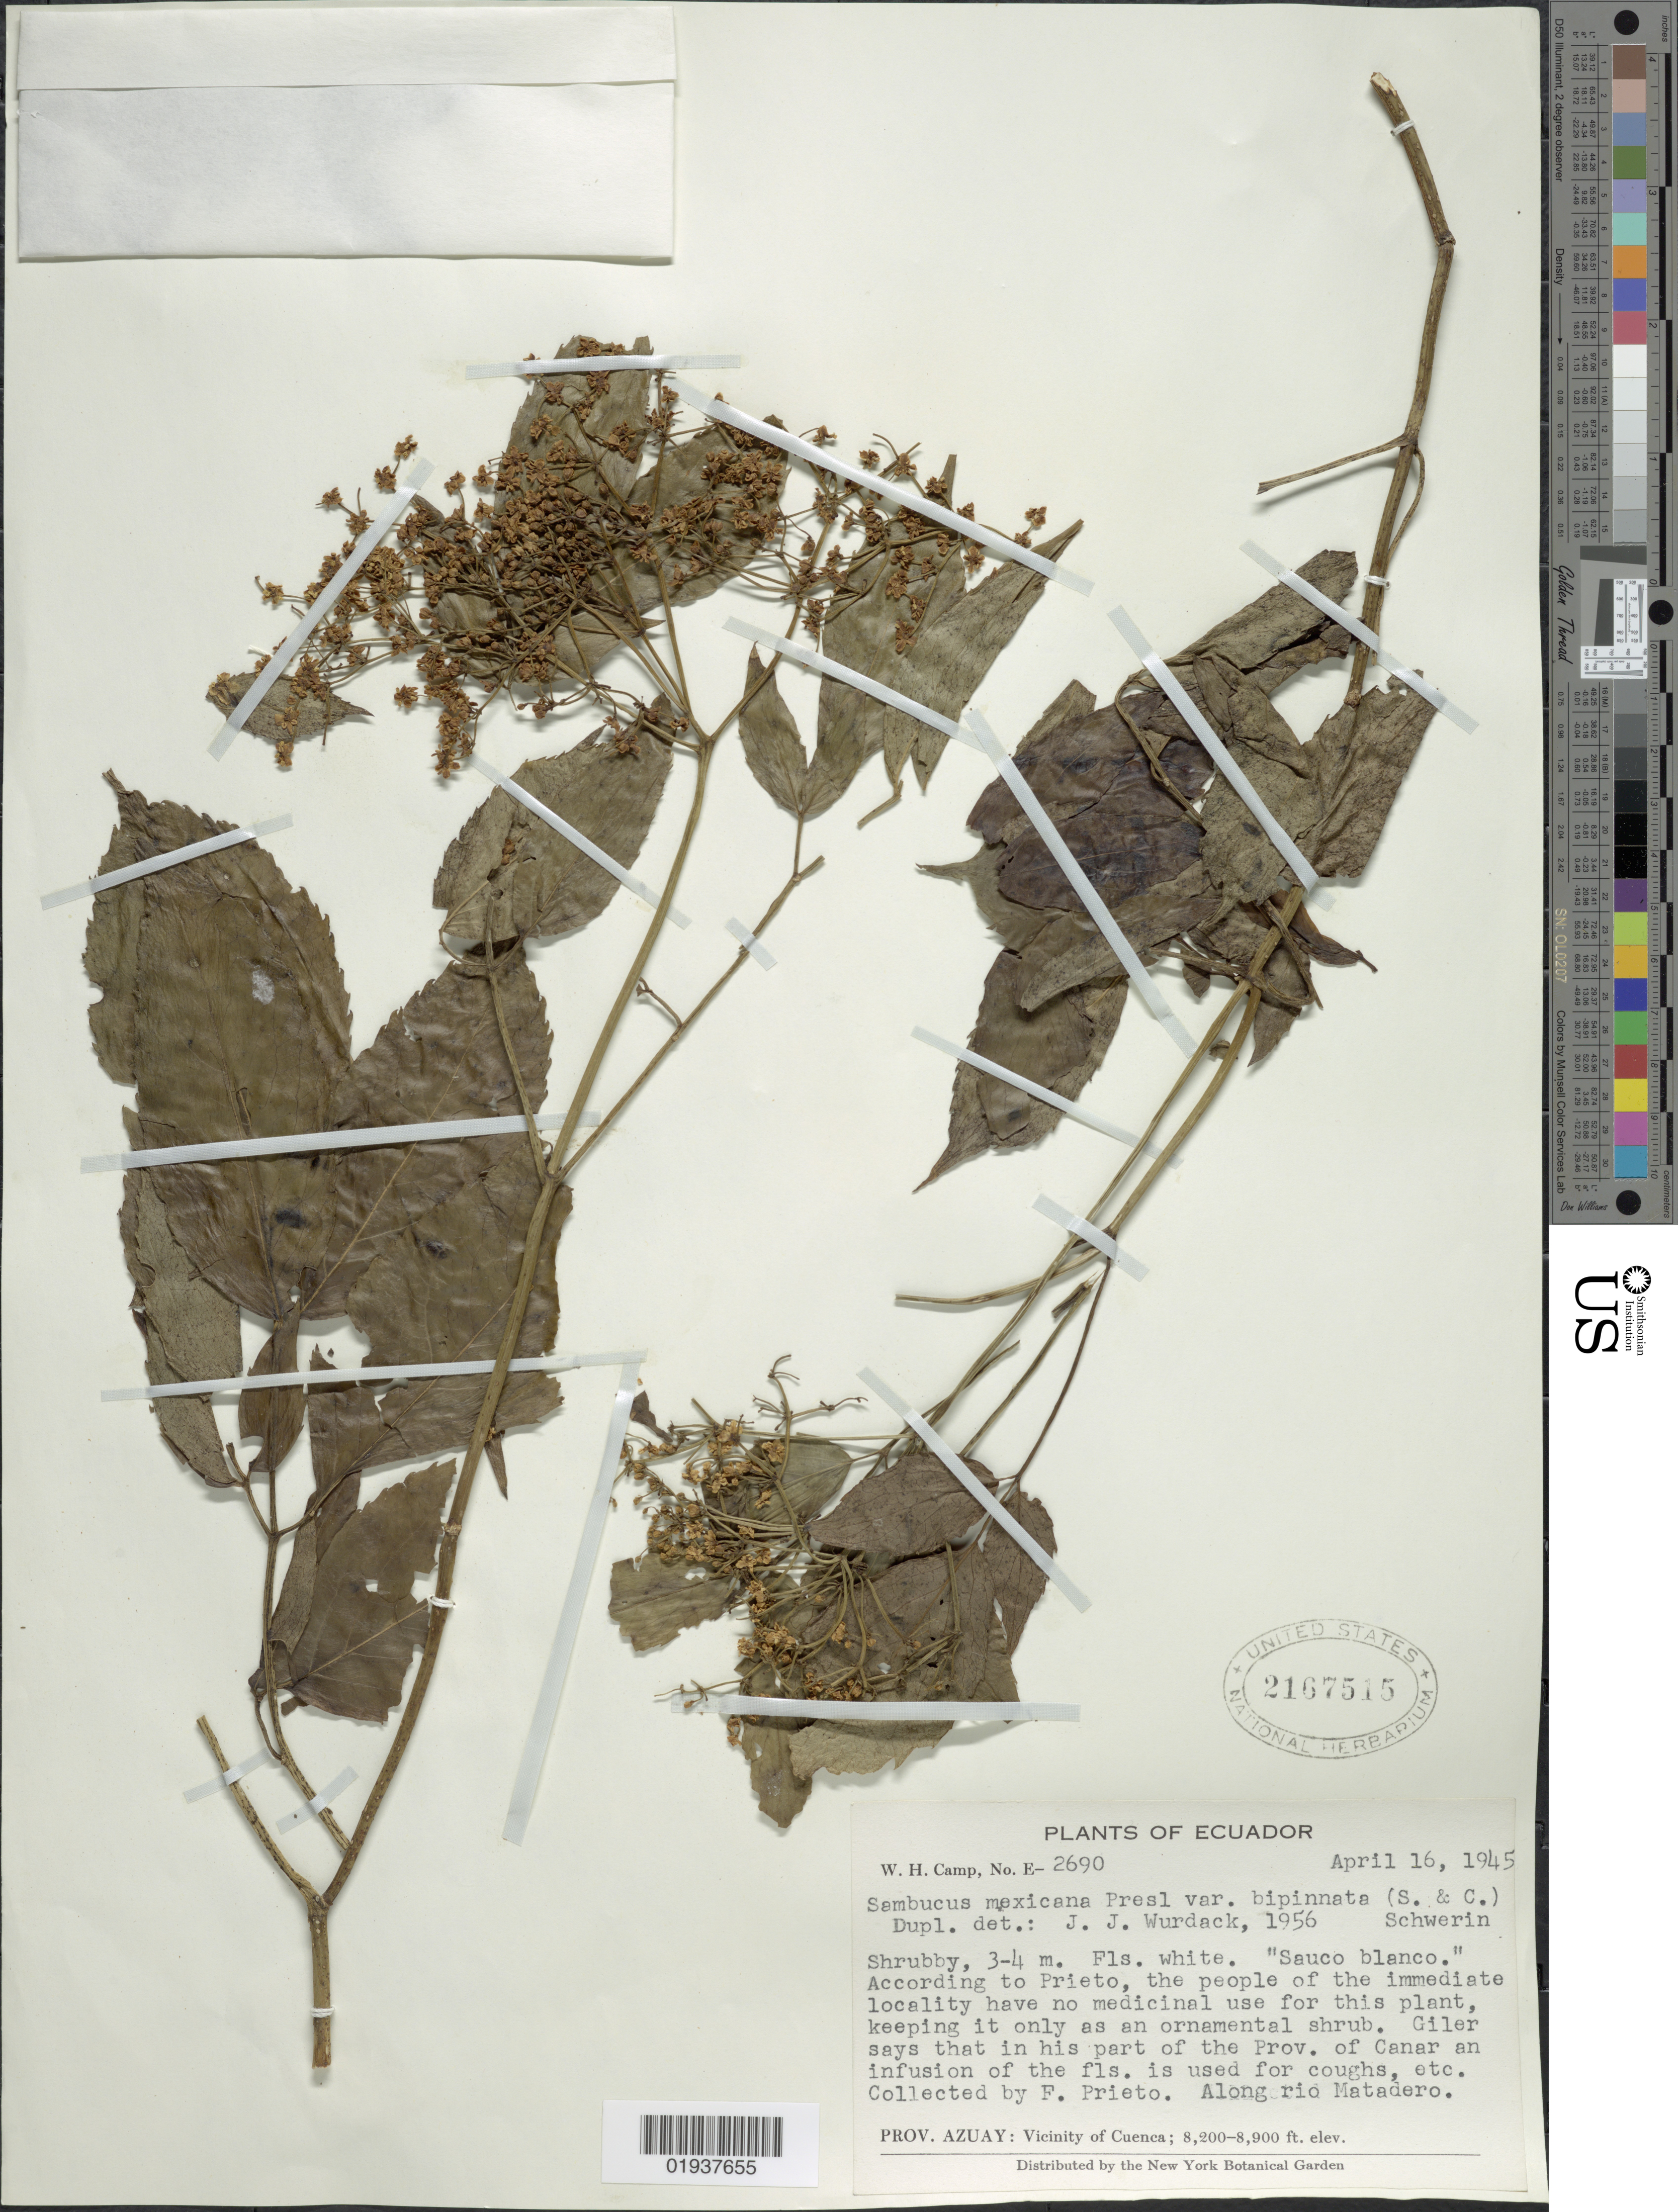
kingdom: Plantae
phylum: Tracheophyta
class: Magnoliopsida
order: Dipsacales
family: Viburnaceae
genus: Sambucus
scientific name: Sambucus canadensis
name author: L.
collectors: F. Prieto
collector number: E2690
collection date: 1945-04-16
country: Ecuador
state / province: Azuay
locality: Giler says that in his part of the Prov. of Canar an infusion of the fls. is used for coughs, Along rio Matadero, Vicinity of Cuenca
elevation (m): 2499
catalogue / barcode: US 2167515